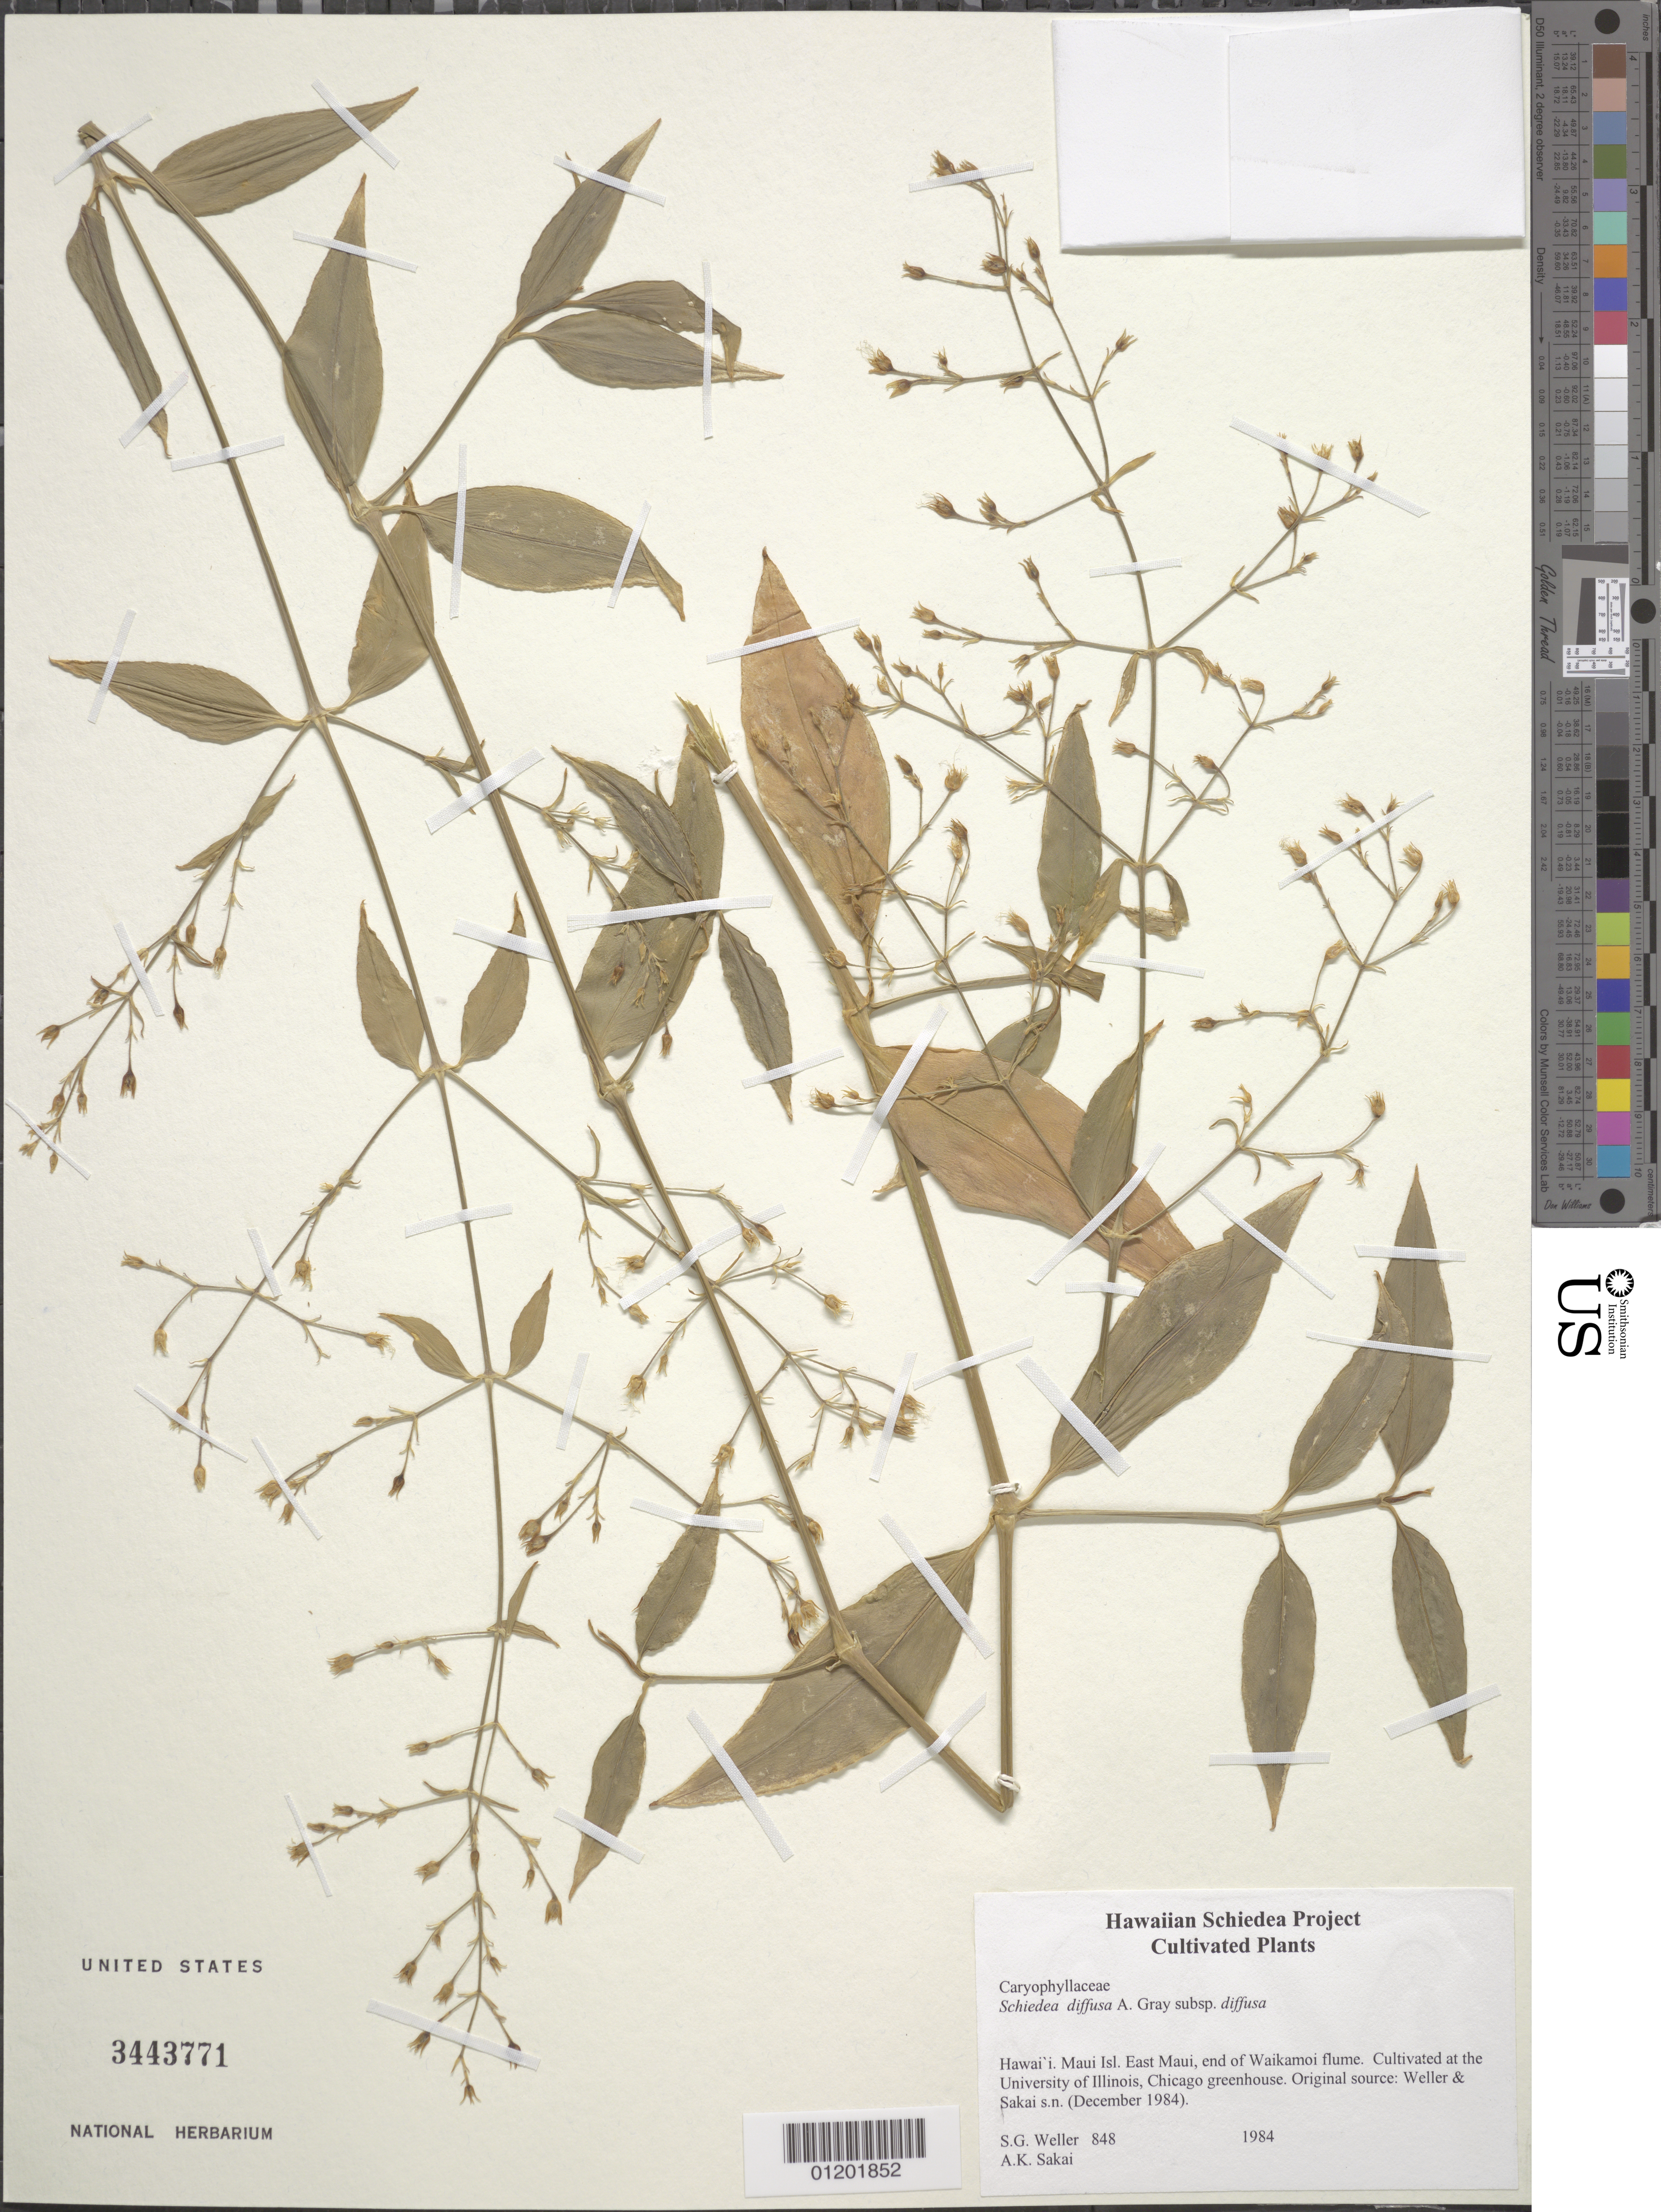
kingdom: Plantae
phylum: Tracheophyta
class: Magnoliopsida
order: Caryophyllales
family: Caryophyllaceae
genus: Schiedea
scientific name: Schiedea diffusa subsp. diffusa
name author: A. Gray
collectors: S. G. Weller & A. Sakai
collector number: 848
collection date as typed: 1984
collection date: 1984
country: United States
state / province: Illinois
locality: University of Illinois, Chicago greenhouse.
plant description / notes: Cultivated at the University of Illinois, Chicago greenhouse. Original source: from seeds collected by Weller & Sakai in December 1984 (East Maui, end of Waikamoi flume).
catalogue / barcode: US 3443771